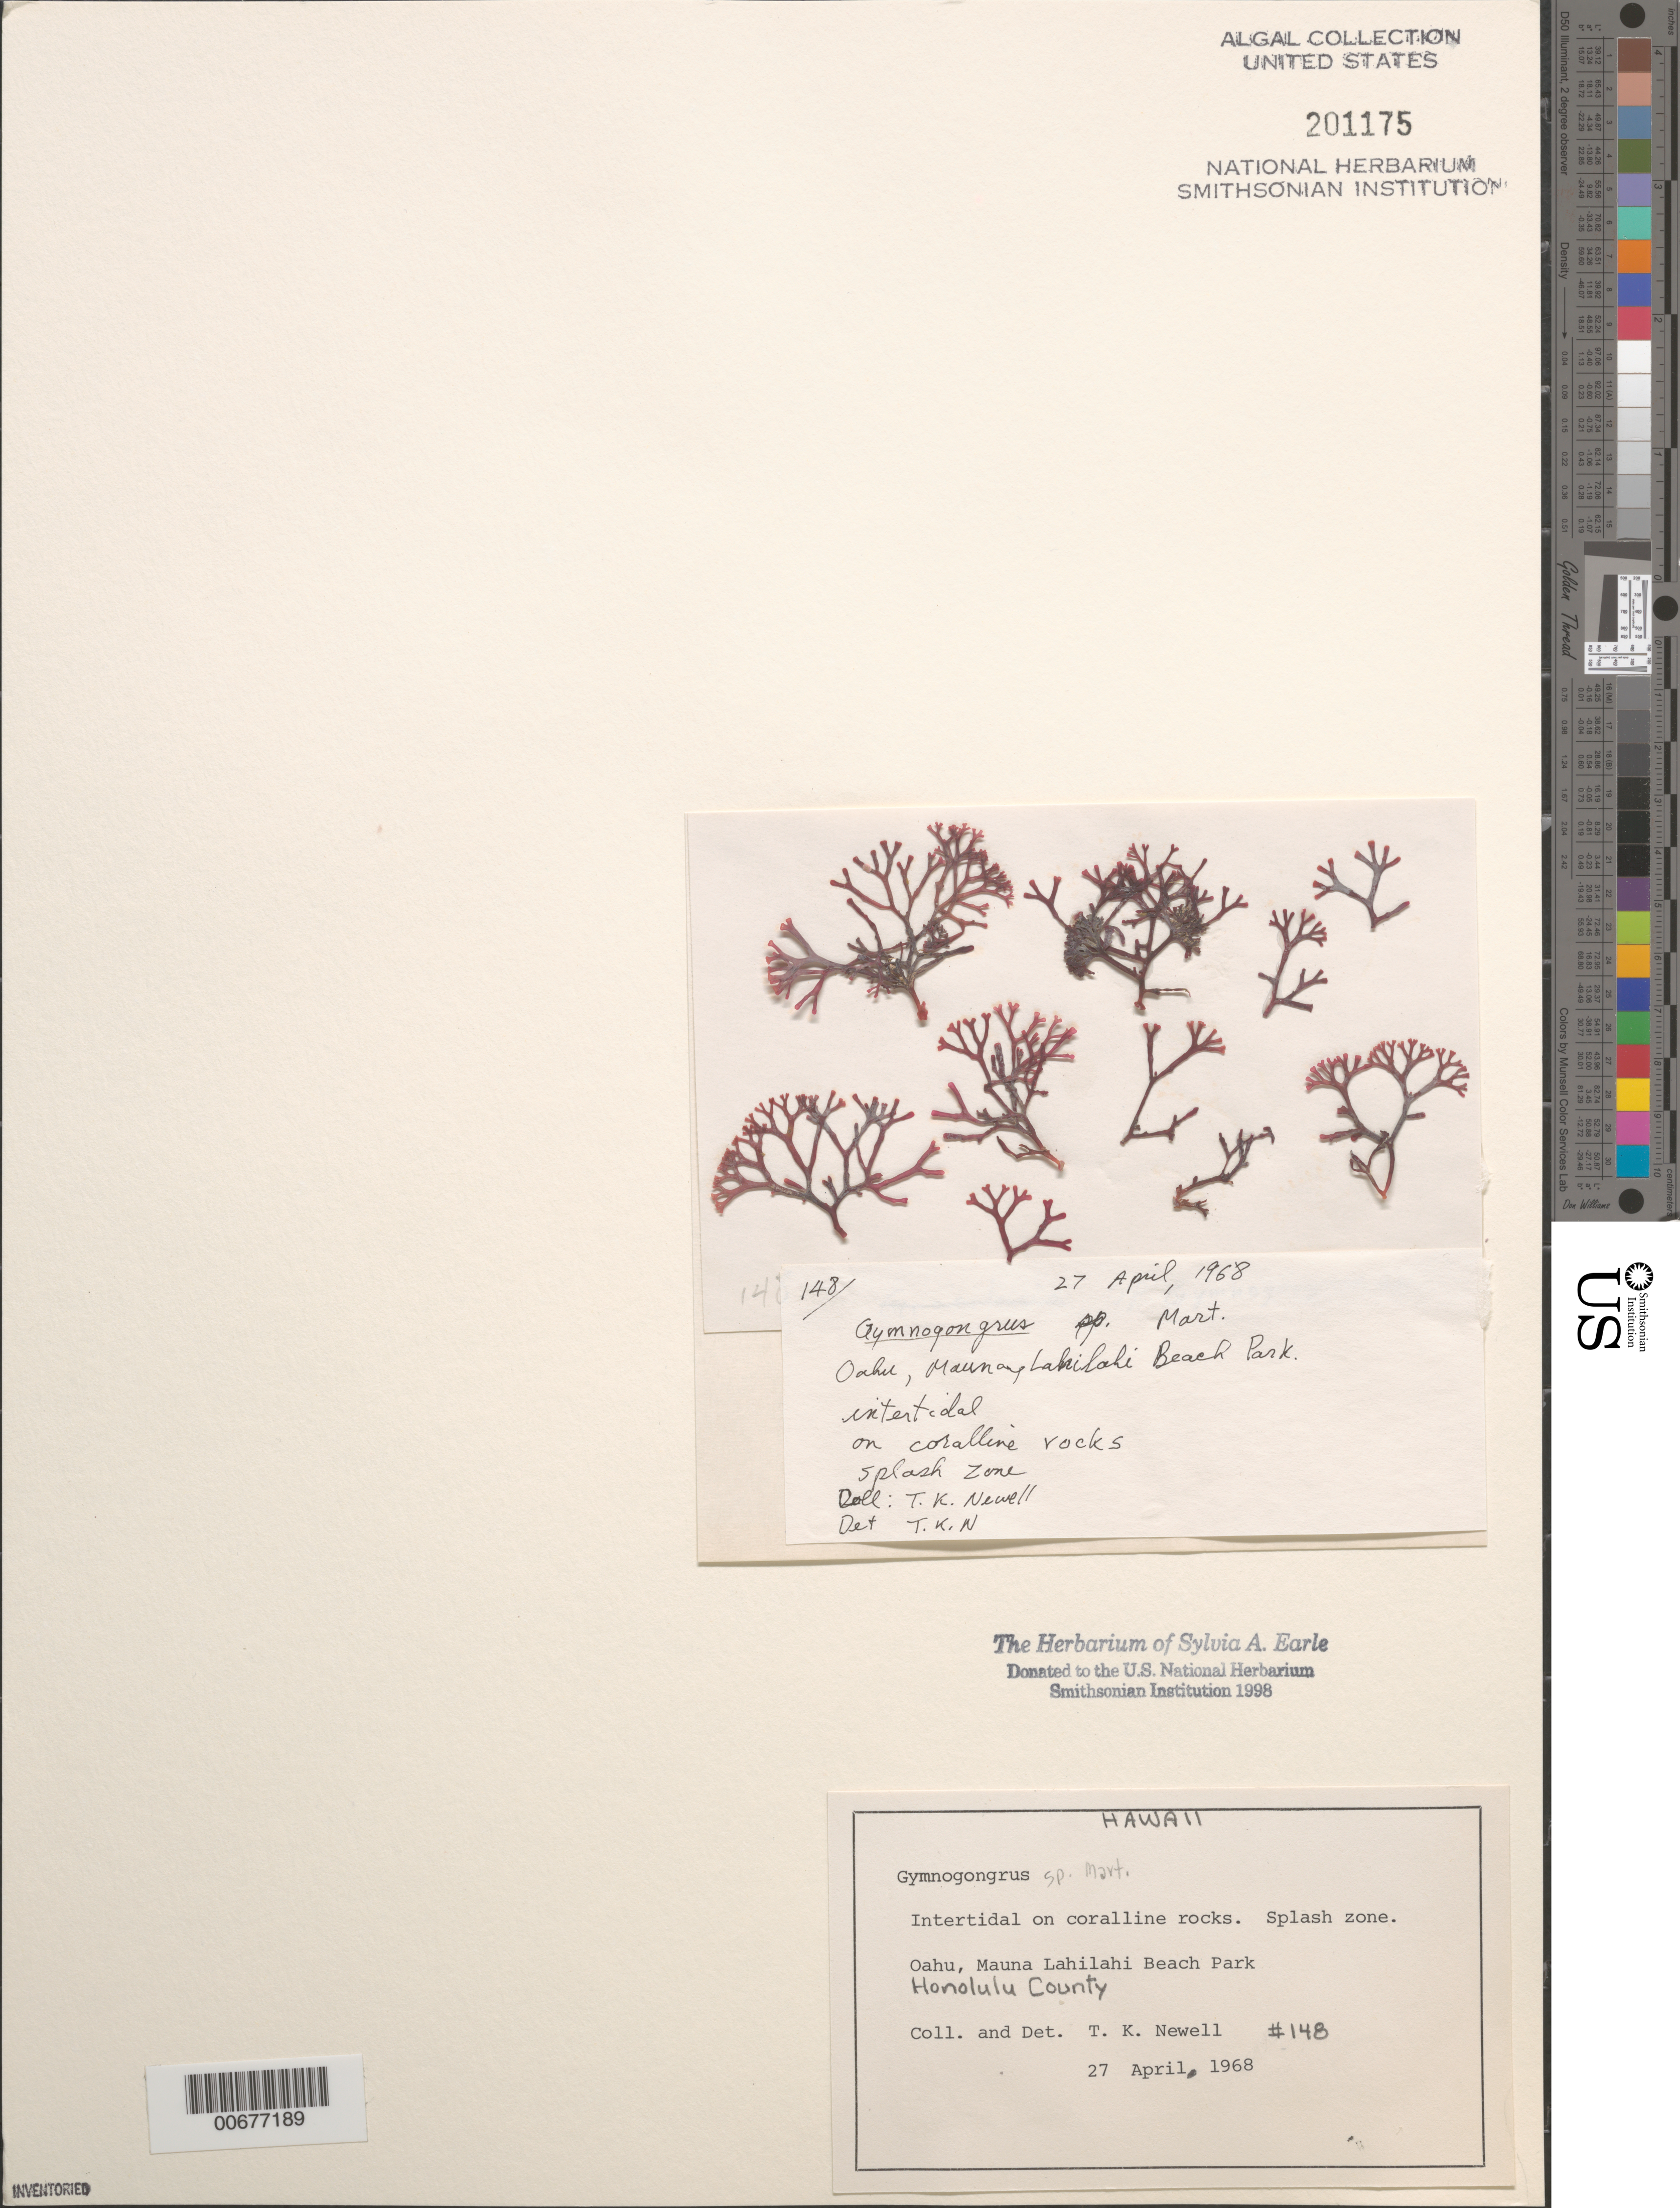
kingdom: Plantae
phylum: Rhodophyta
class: Florideophyceae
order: Gigartinales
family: Phyllophoraceae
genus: Gymnogongrus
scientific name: Gymnogongrus sp.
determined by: Newell, Thomas K.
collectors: T. K. Newell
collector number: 148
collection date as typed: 27 Apr 1968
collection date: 1968-04-27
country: United States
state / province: Hawaii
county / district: Honolulu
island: Oahu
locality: Mauna Lahilahi Beach Park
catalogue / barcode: US 201175